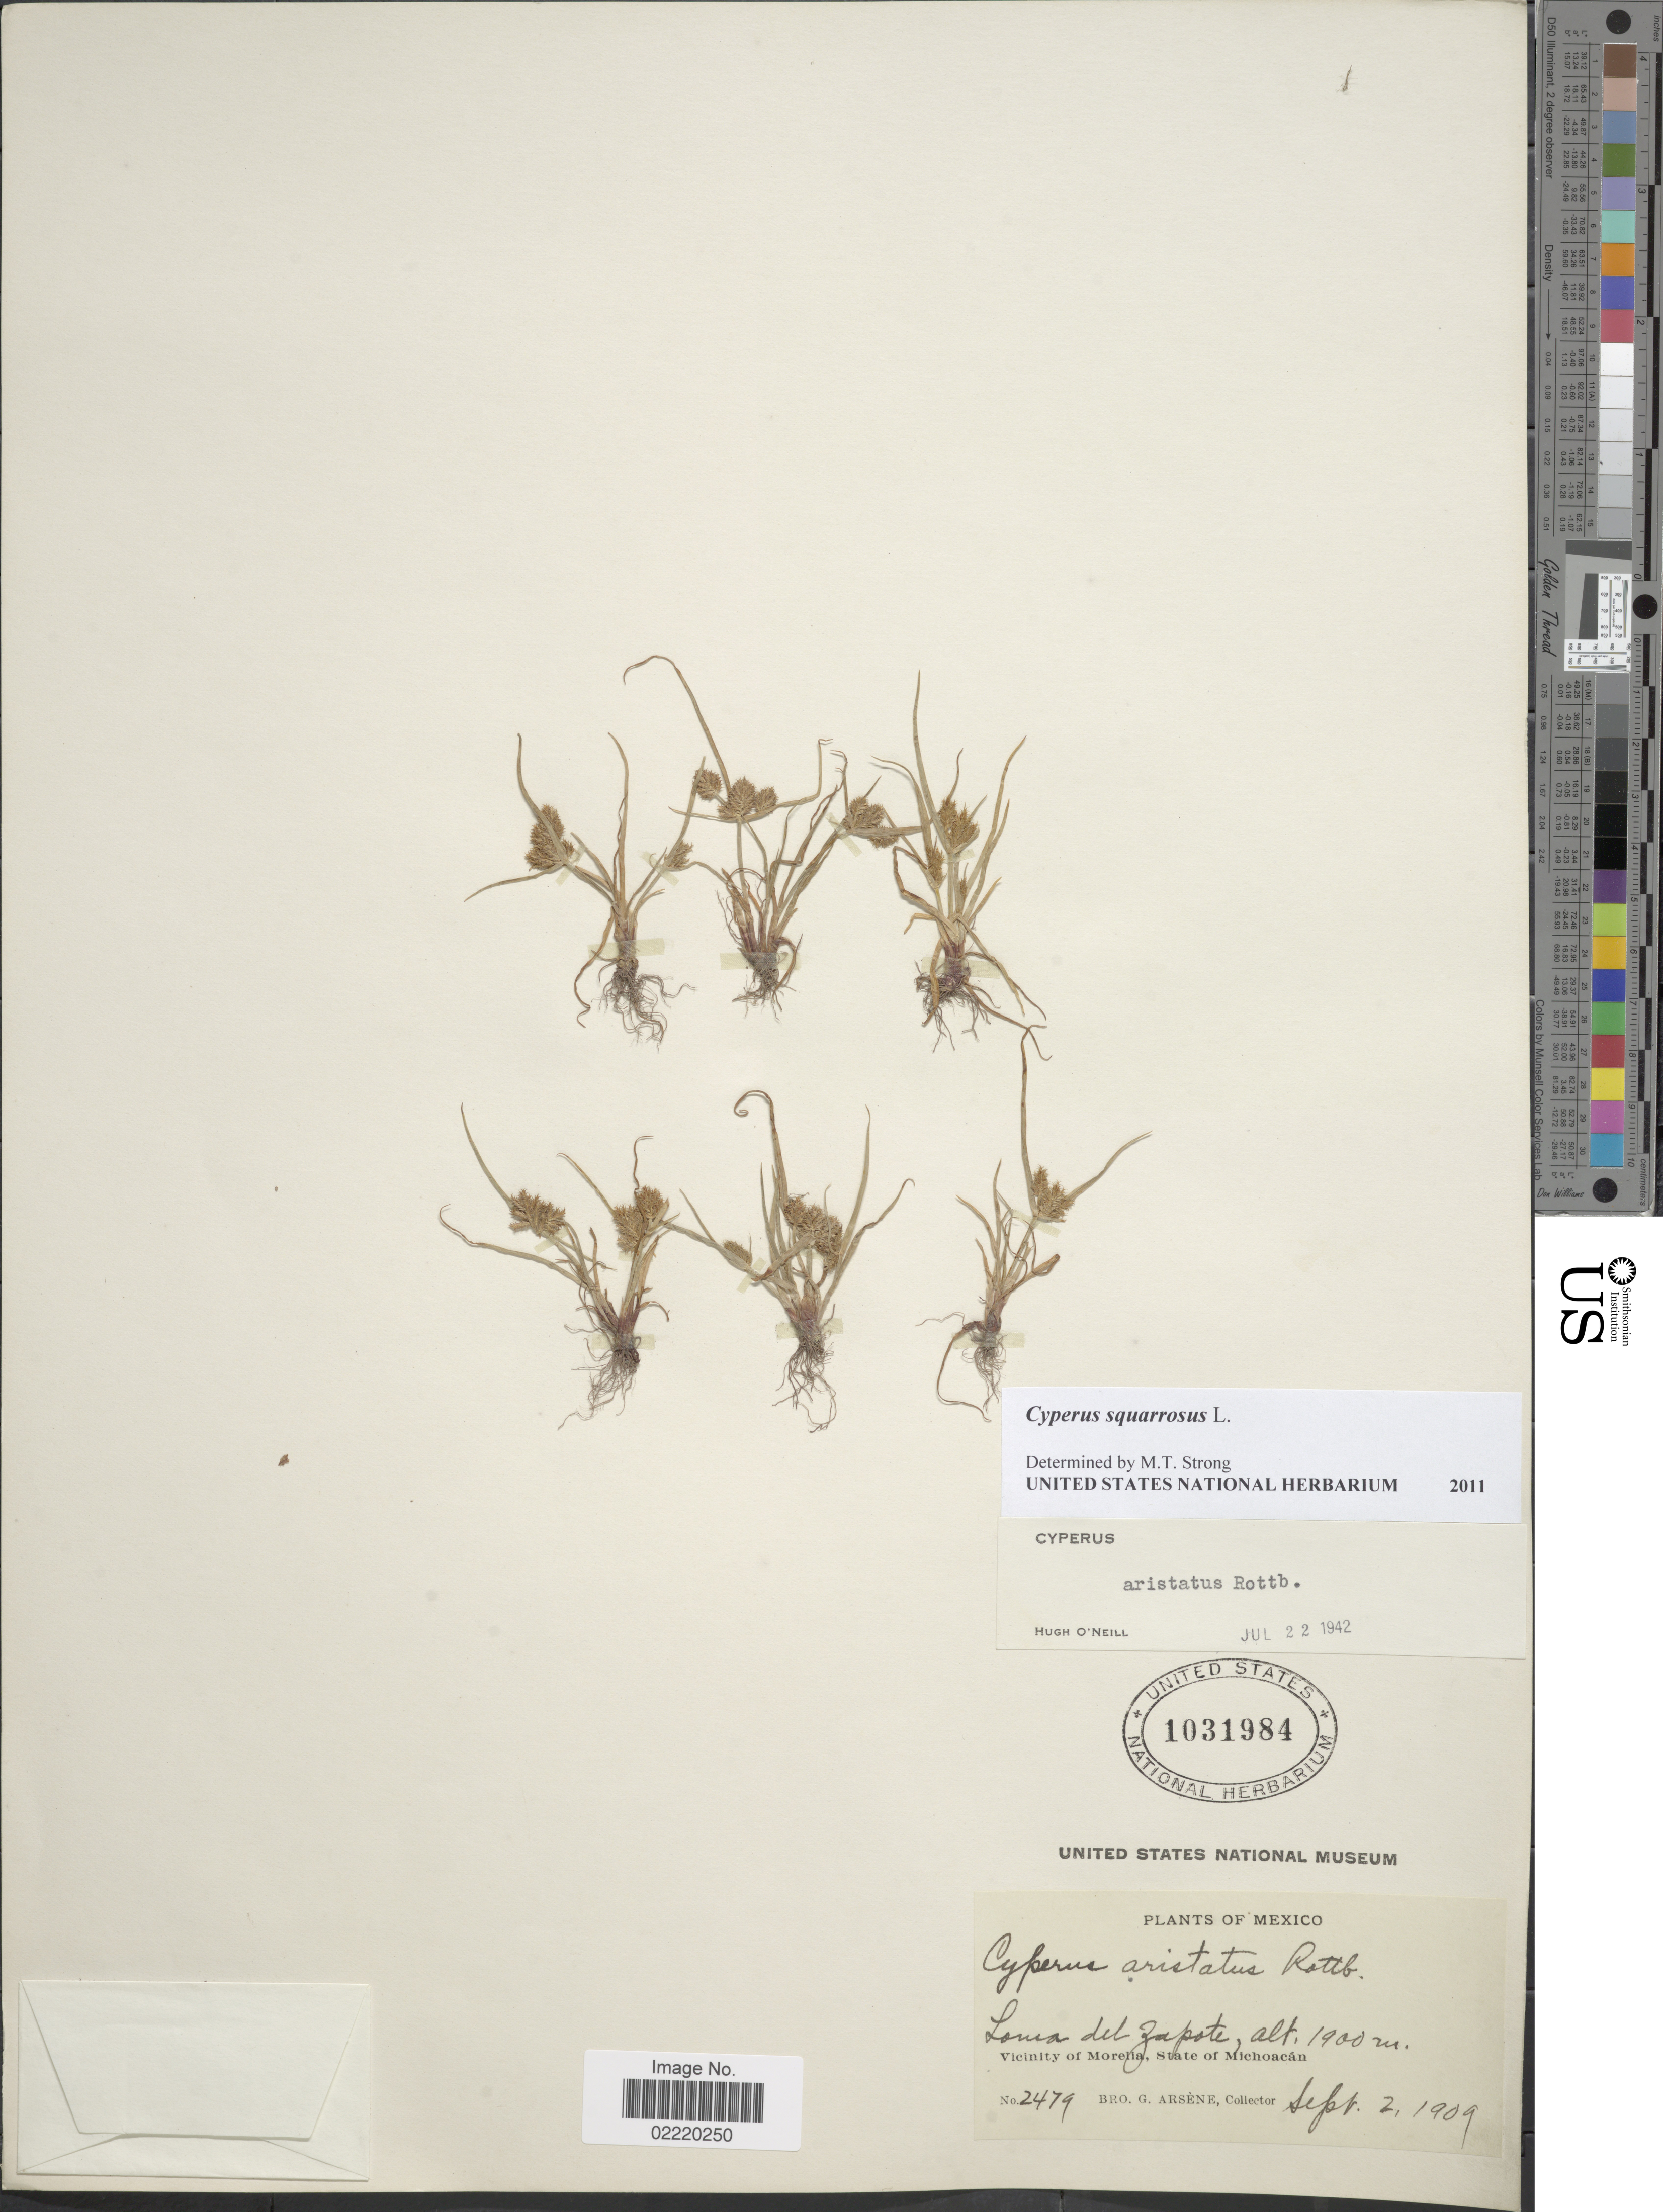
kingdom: Plantae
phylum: Tracheophyta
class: Liliopsida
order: Poales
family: Cyperaceae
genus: Cyperus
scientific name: Cyperus squarrosus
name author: L.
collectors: Bro. G. Arsène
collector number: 2479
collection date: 1909-09-02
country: Mexico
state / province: Michoacán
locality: Loma del Zapote, Vicinity of Morelia.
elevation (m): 1900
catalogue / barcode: US 1031984